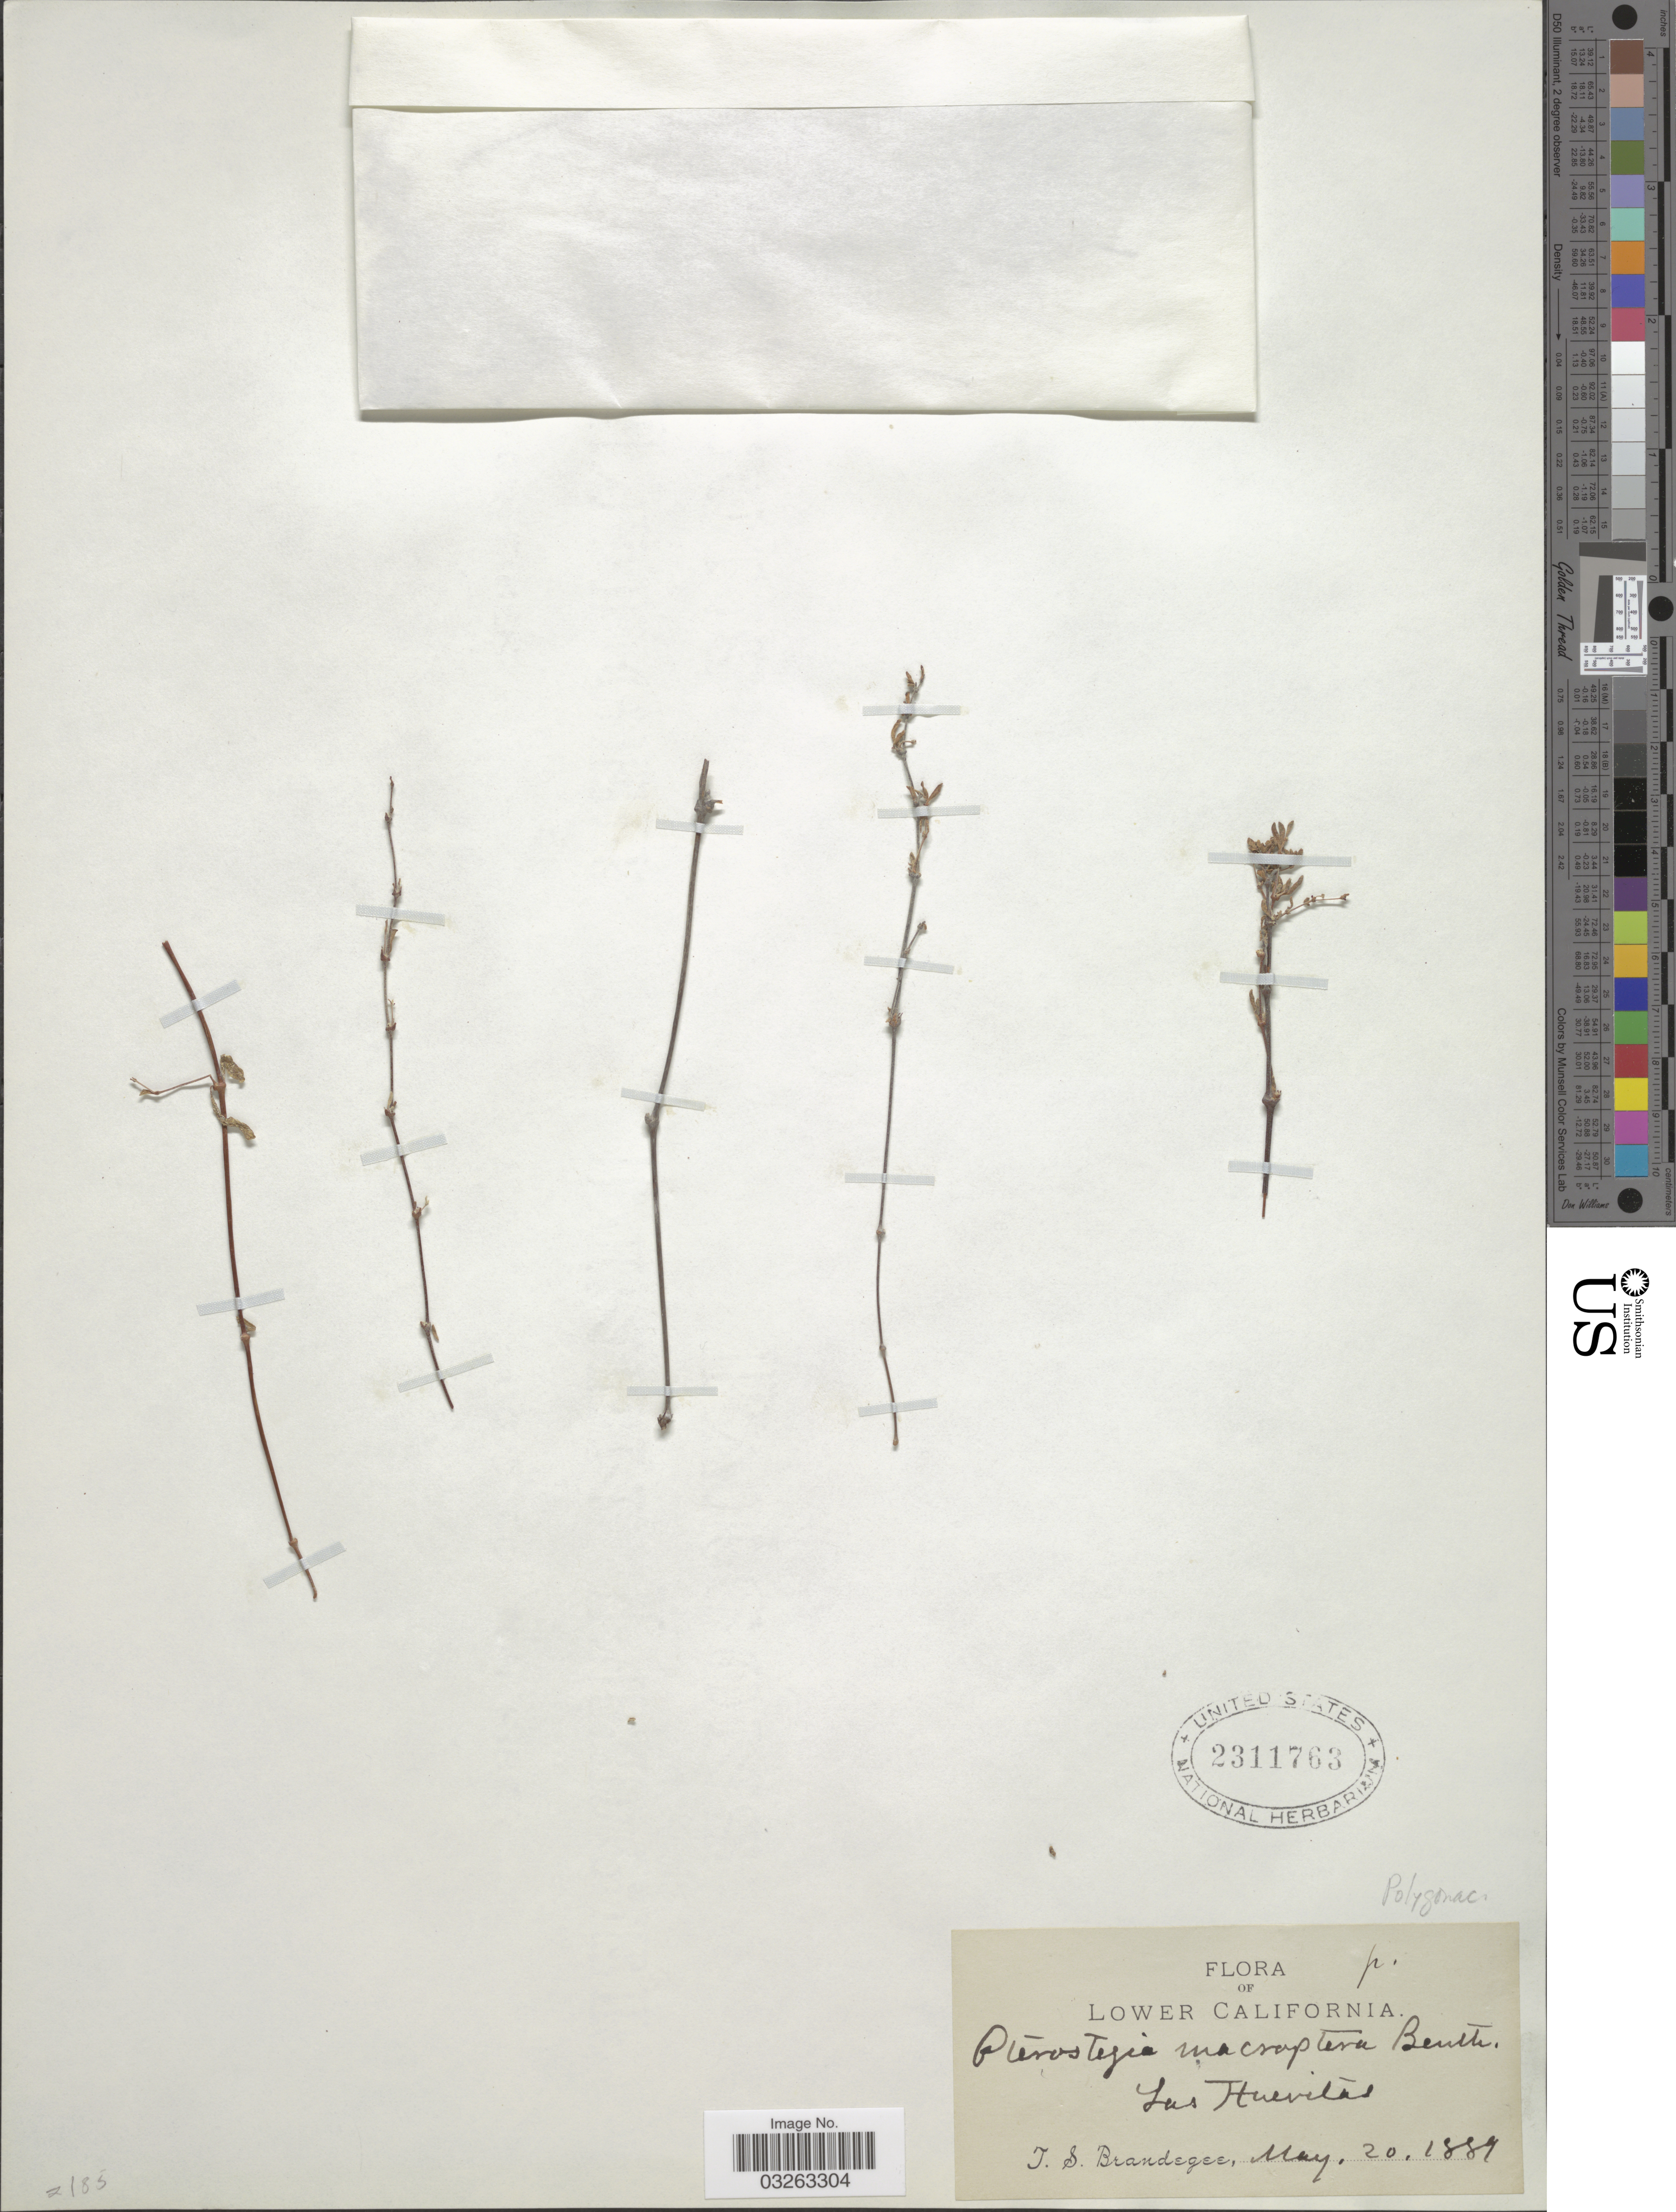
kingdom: Plantae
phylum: Tracheophyta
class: Magnoliopsida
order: Caryophyllales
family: Polygonaceae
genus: Harfordia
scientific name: Harfordia macroptera var. galioides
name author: (Greene) Reveal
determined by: Strong, Mark T., (BOT), Smithsonian Institution - National Museum of Natural History (UNITED STATES)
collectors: T. S. Brandegee (herbarium)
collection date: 1889-05-20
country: Mexico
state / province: Baja California Sur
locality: Lower California. Las Huevitas.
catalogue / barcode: US 2311763